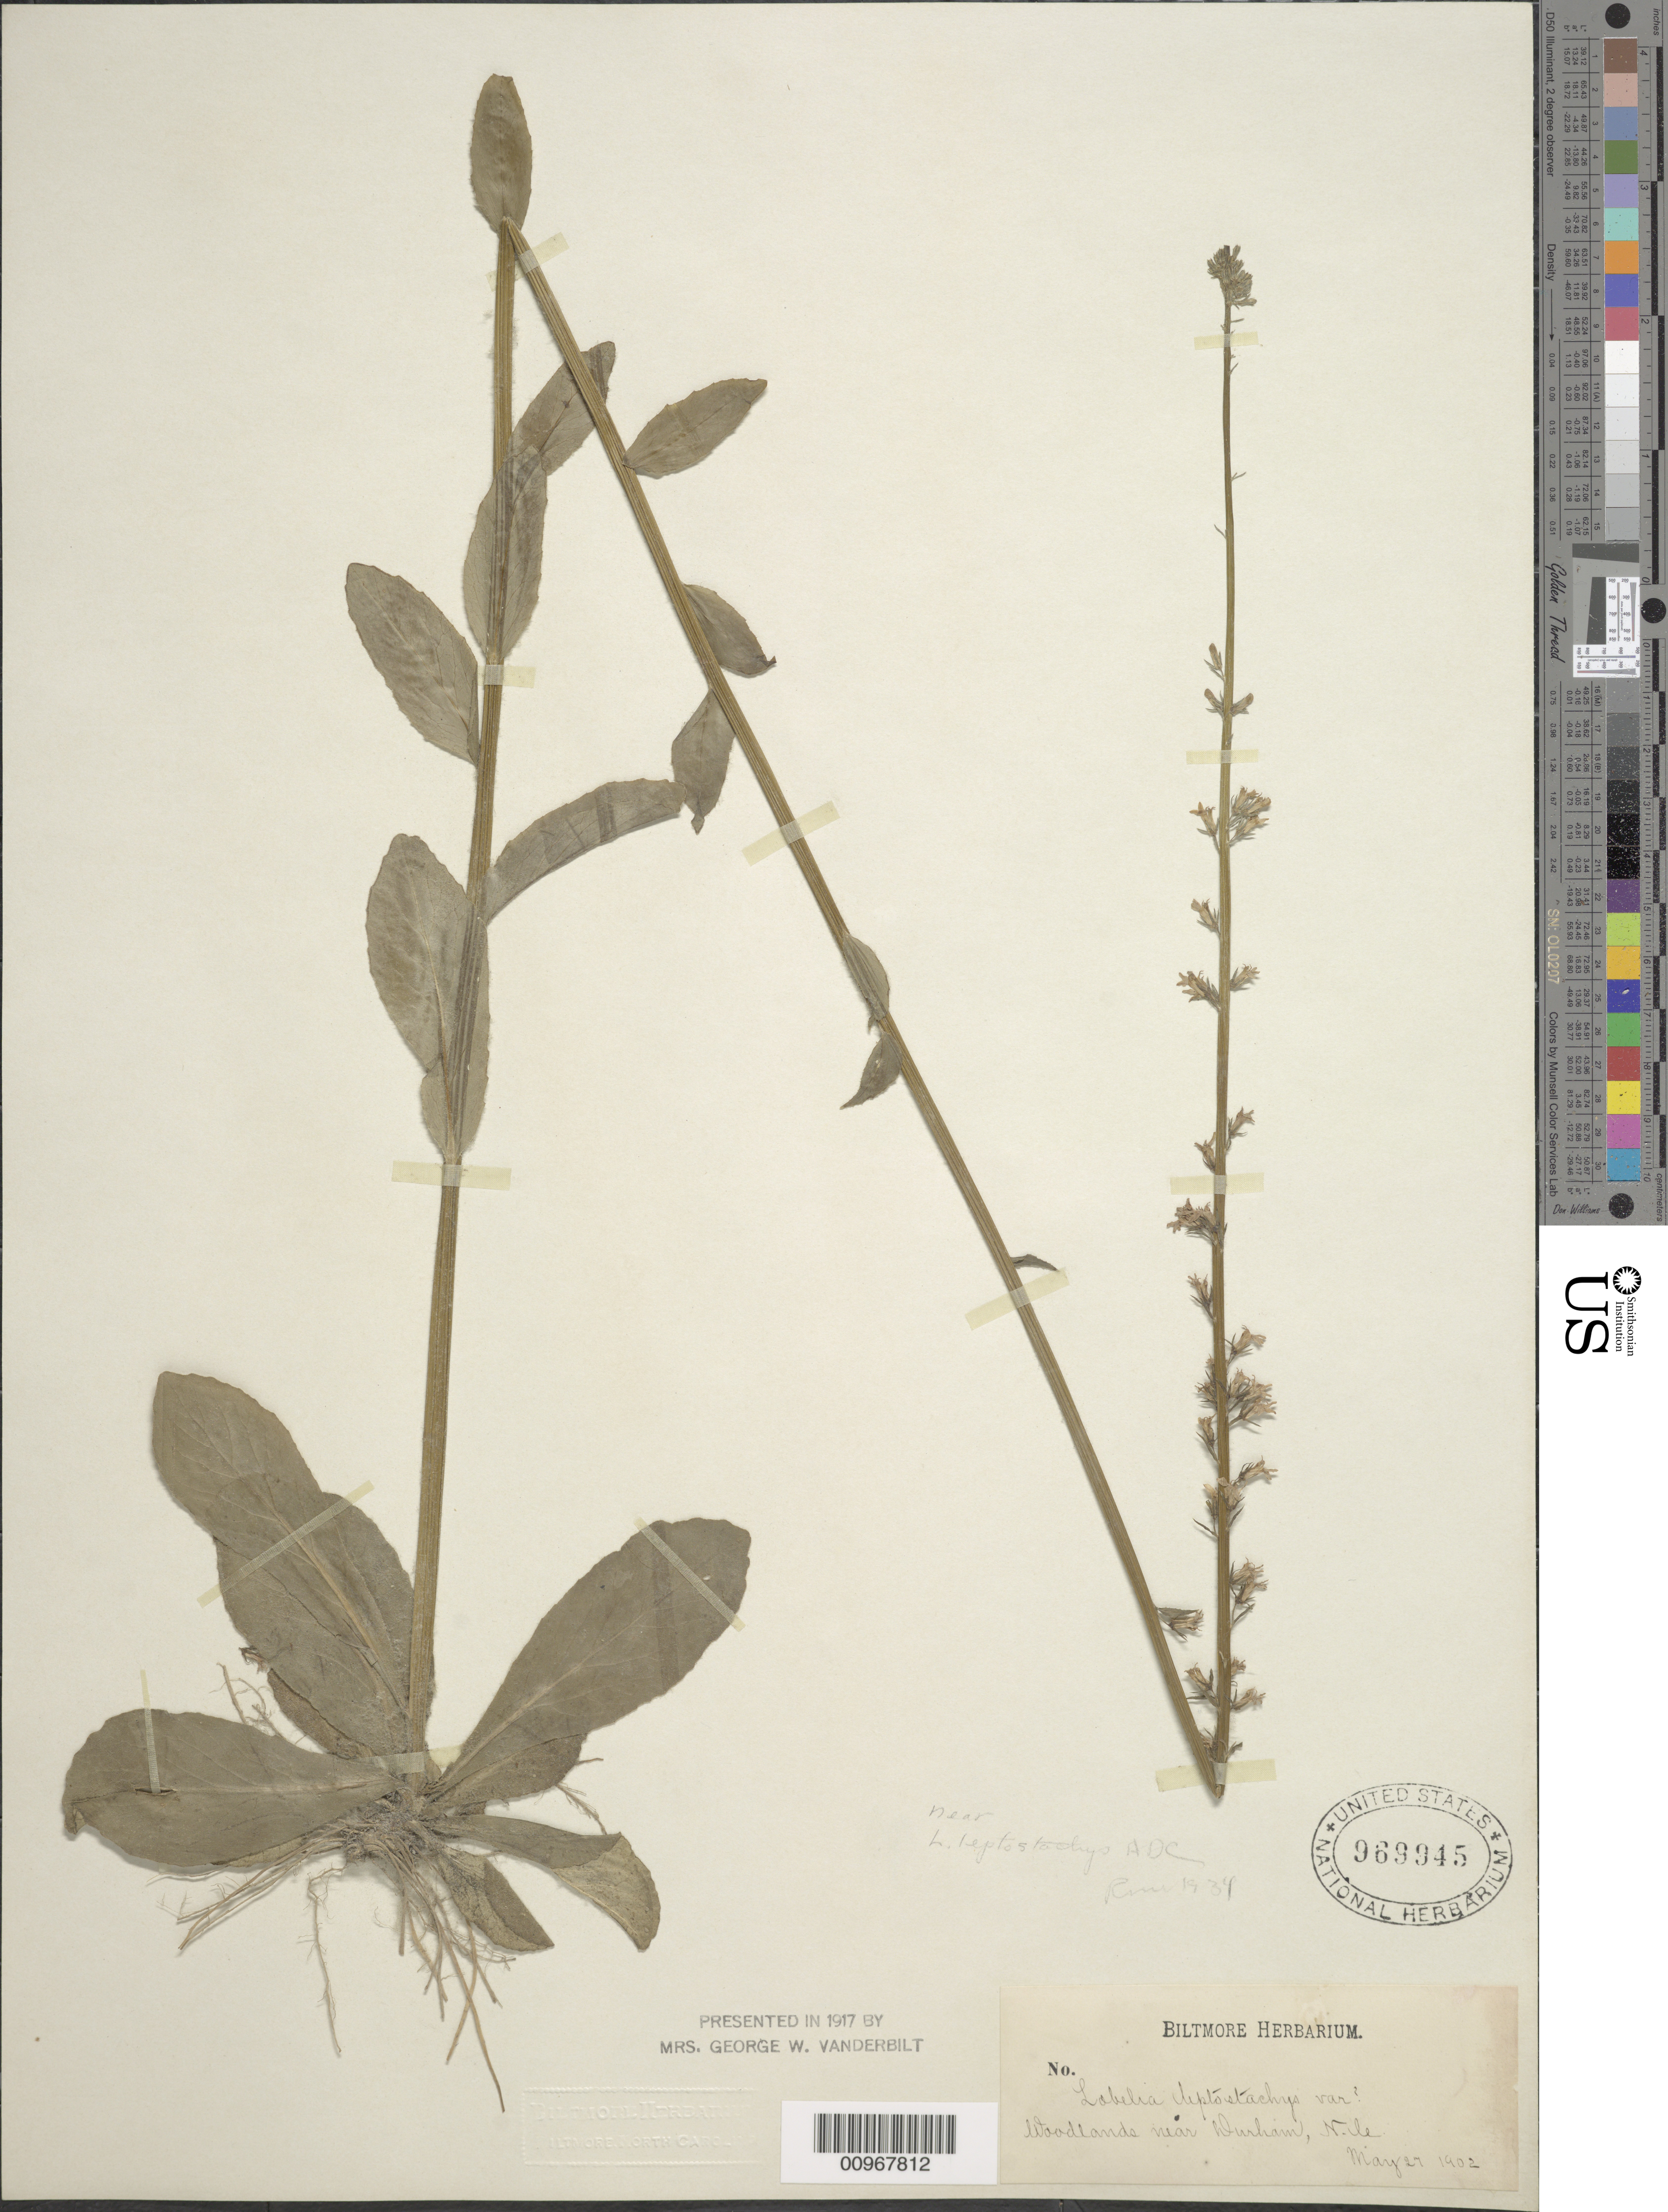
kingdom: Plantae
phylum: Tracheophyta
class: Magnoliopsida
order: Asterales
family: Campanulaceae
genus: Lobelia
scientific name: Lobelia leptostachys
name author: A. DC.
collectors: ex herb. Biltmore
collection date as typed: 27 May 1902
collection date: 1902-05-27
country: United States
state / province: North Carolina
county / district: Durham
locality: Durham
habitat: woodlands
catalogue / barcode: US 969945